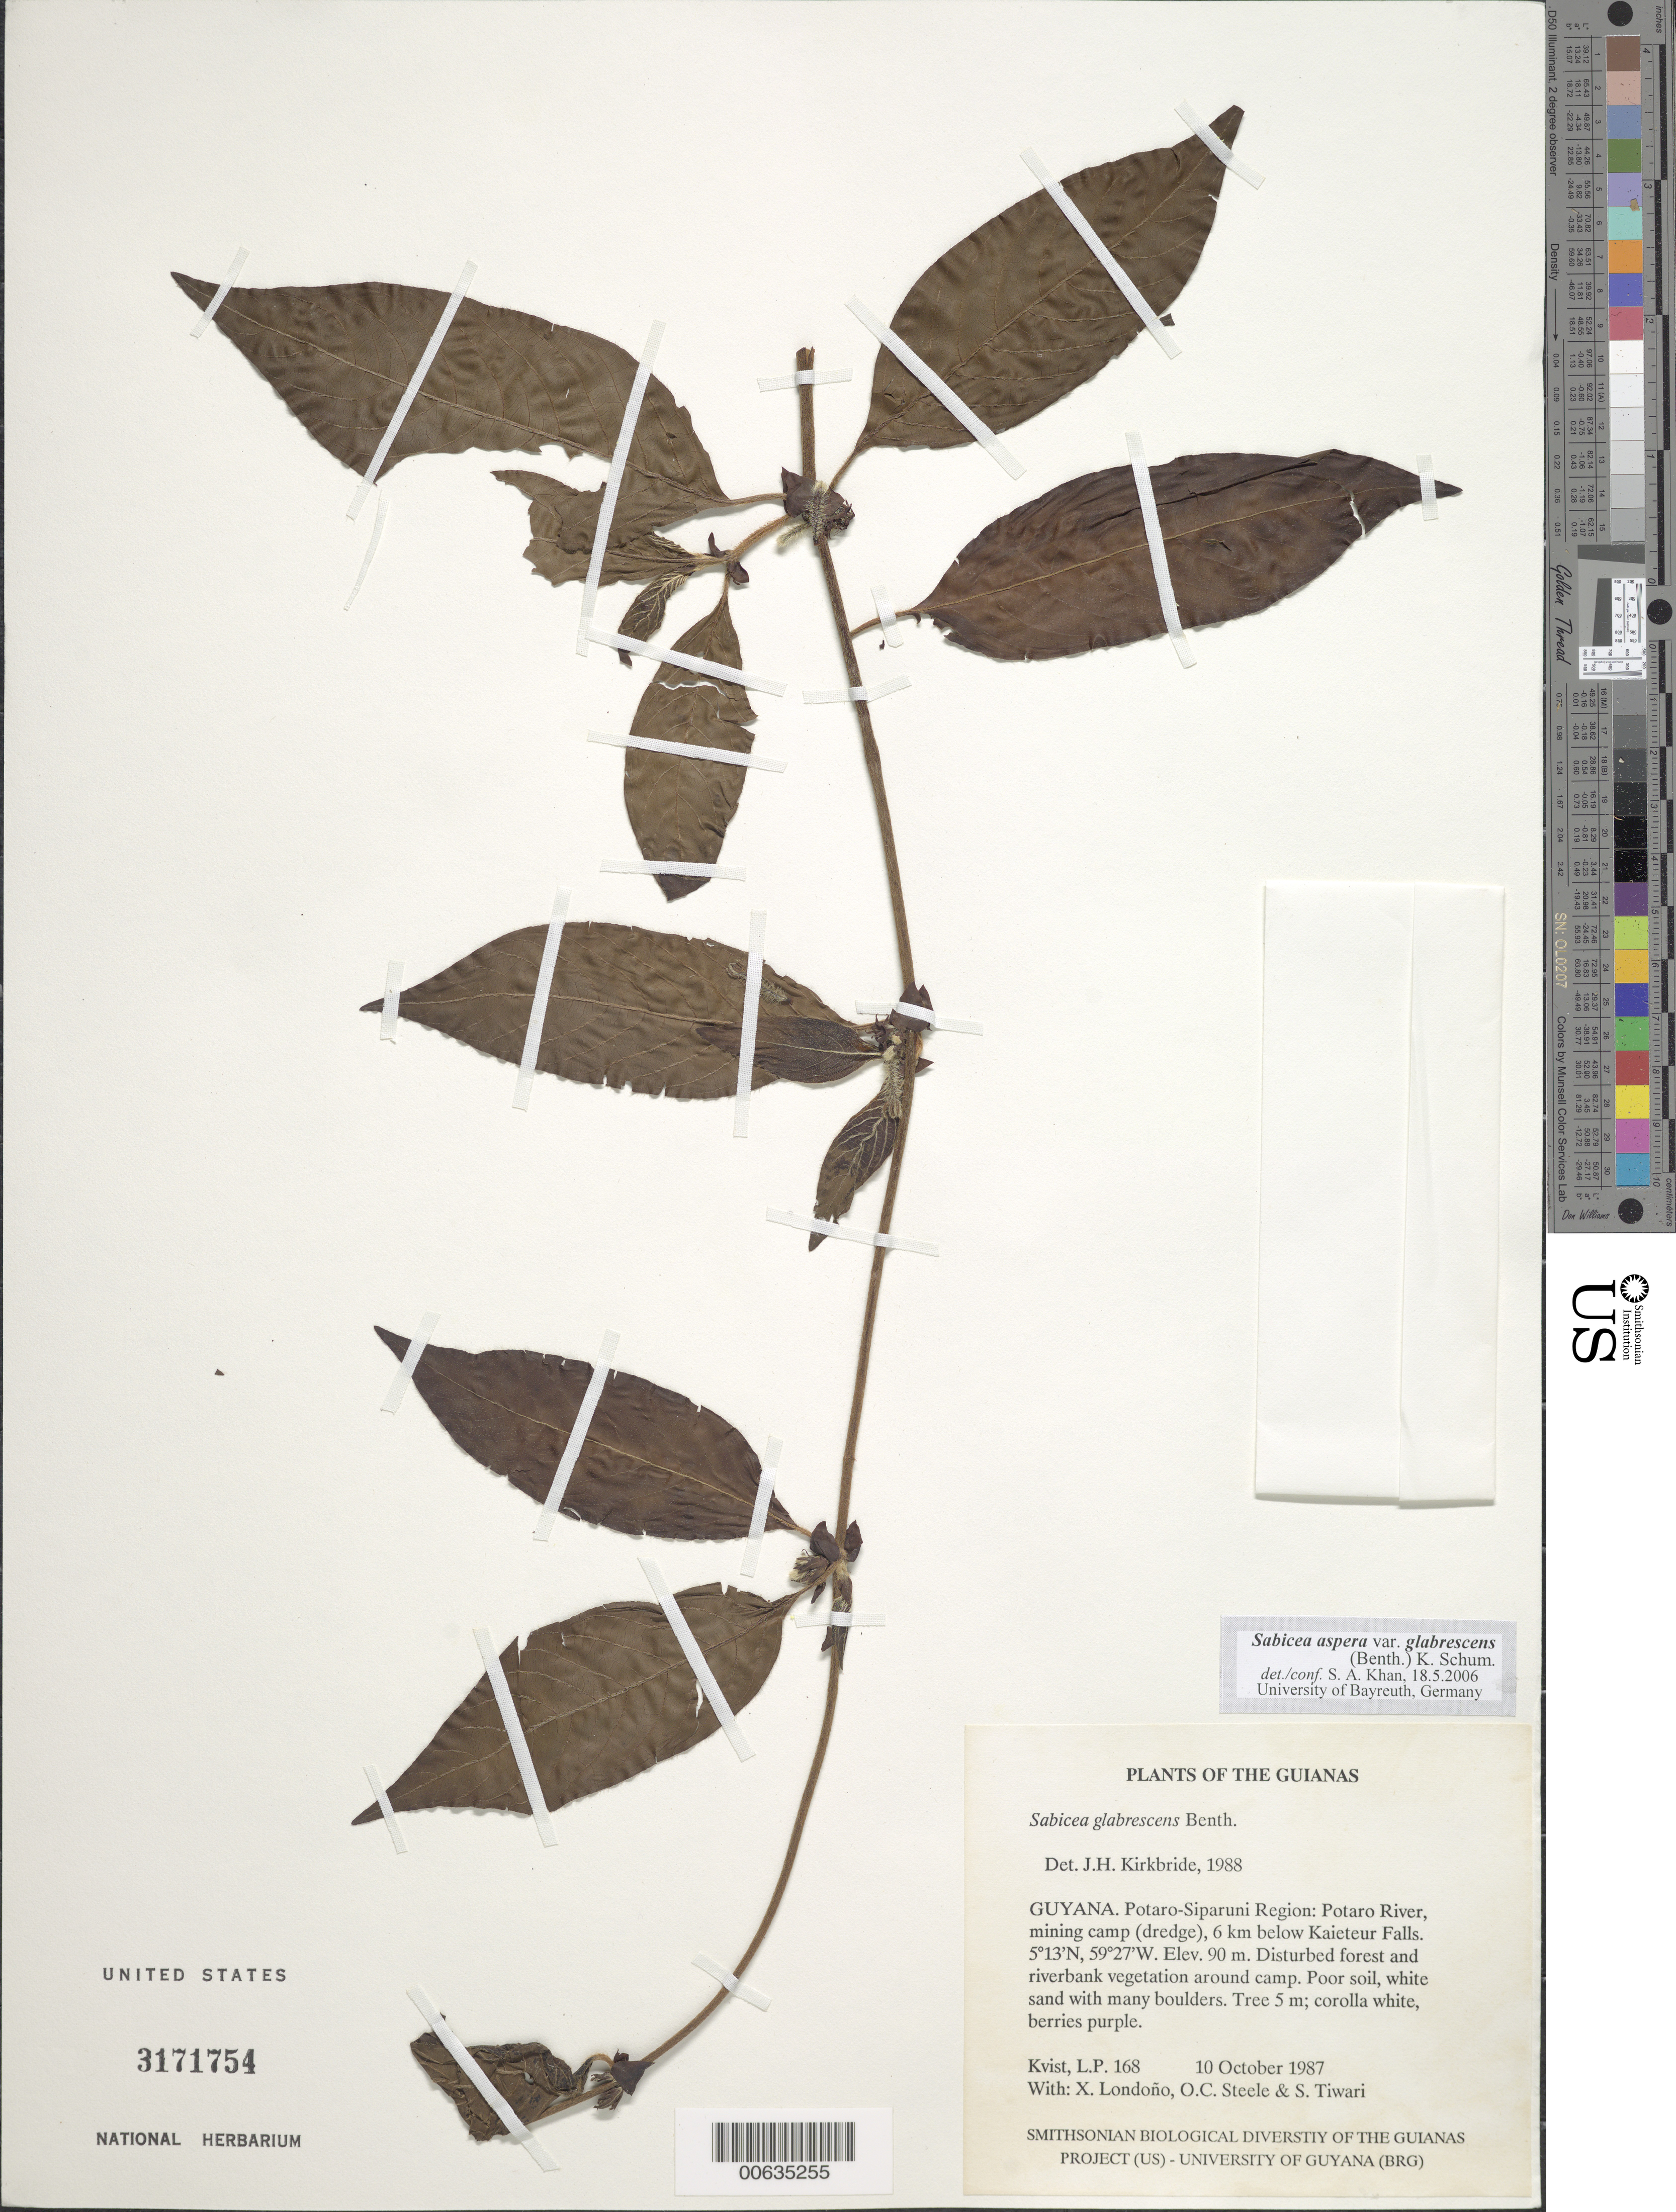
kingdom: Plantae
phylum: Tracheophyta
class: Magnoliopsida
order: Gentianales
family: Rubiaceae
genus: Sabicea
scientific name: Sabicea aspera var. glabrescens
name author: (Benth.) K. Schum.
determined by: Khan, Saleh A.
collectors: L. P. Kvist, X. Londoño, O. C. Steele & S. Tiwari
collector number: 168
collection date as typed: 10 October 1987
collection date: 1987-10-10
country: Guyana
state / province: Potaro-Siparuni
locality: Potaro River, mining camp (dredge), 6 km below Kaieteur Falls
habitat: Disturbed forest and riverbank vegetation around camp. Poor soil, white sand with many boulders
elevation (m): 90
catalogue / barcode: US 3171754